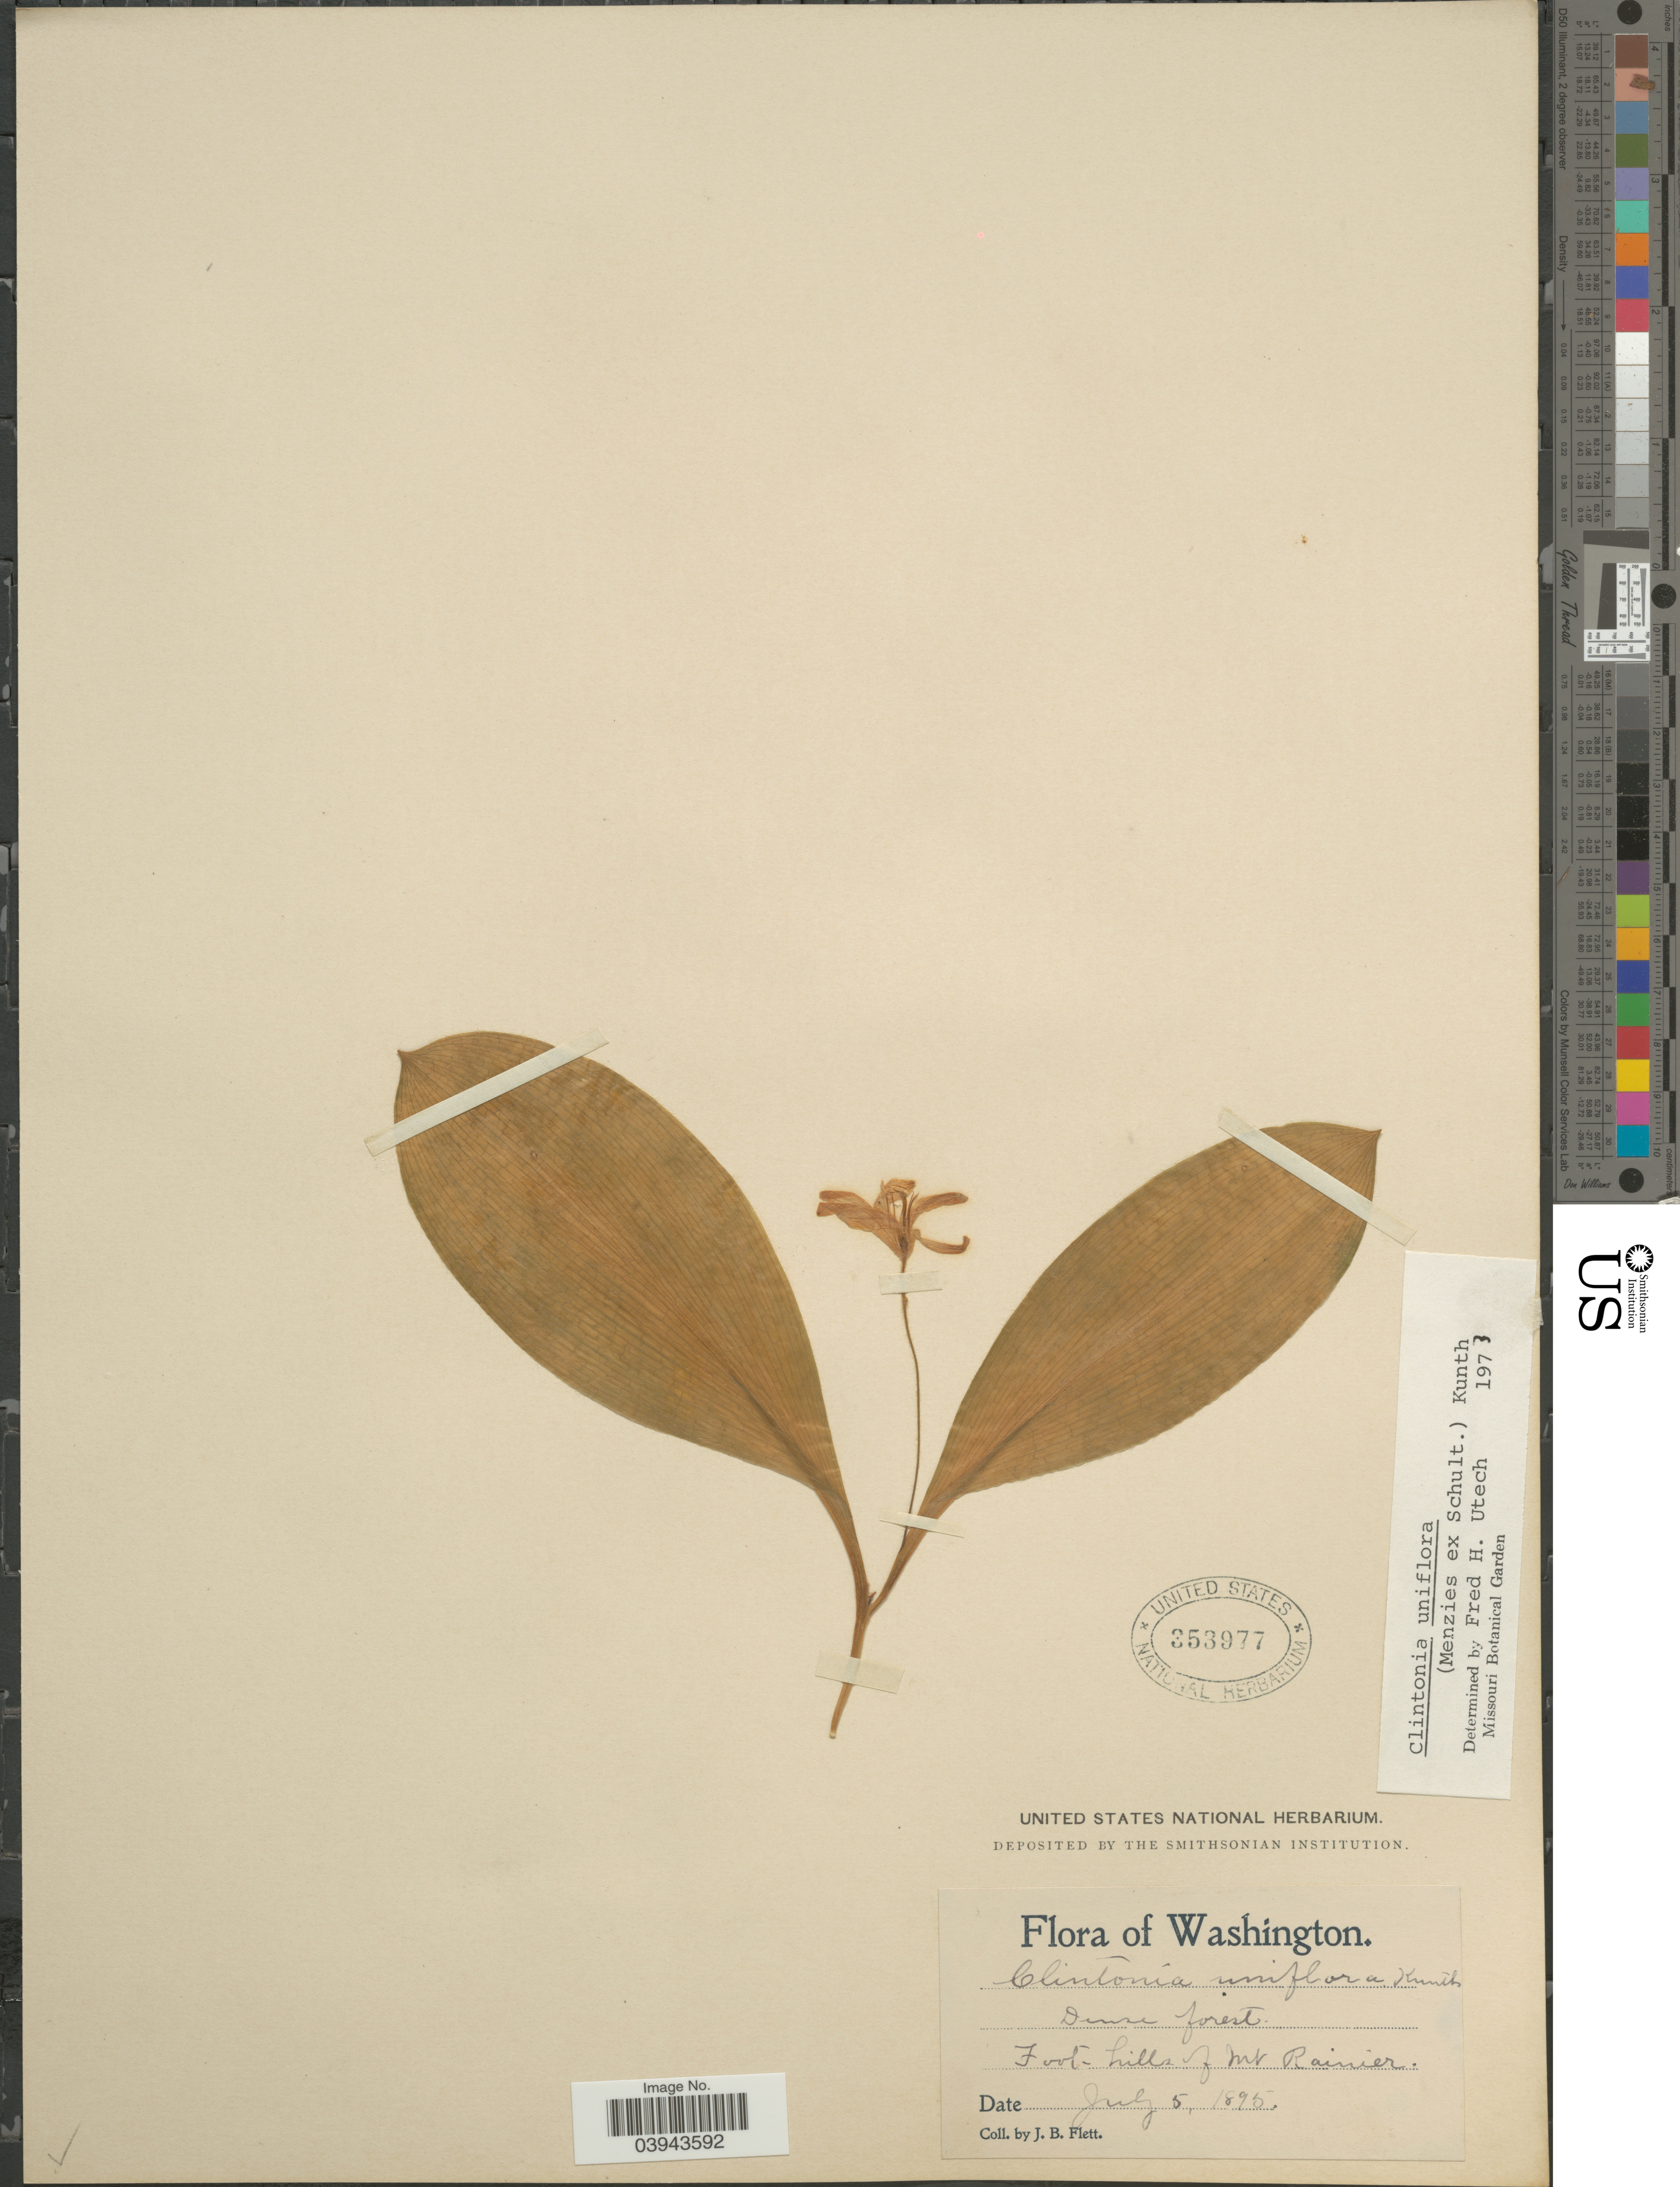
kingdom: Plantae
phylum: Tracheophyta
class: Liliopsida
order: Liliales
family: Liliaceae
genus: Clintonia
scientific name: Clintonia uniflora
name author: Kunth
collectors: J. Flett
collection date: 1895-07-05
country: United States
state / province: Washington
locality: Dense forest. Foot hills of Mt. Rainier.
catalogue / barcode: US 353977